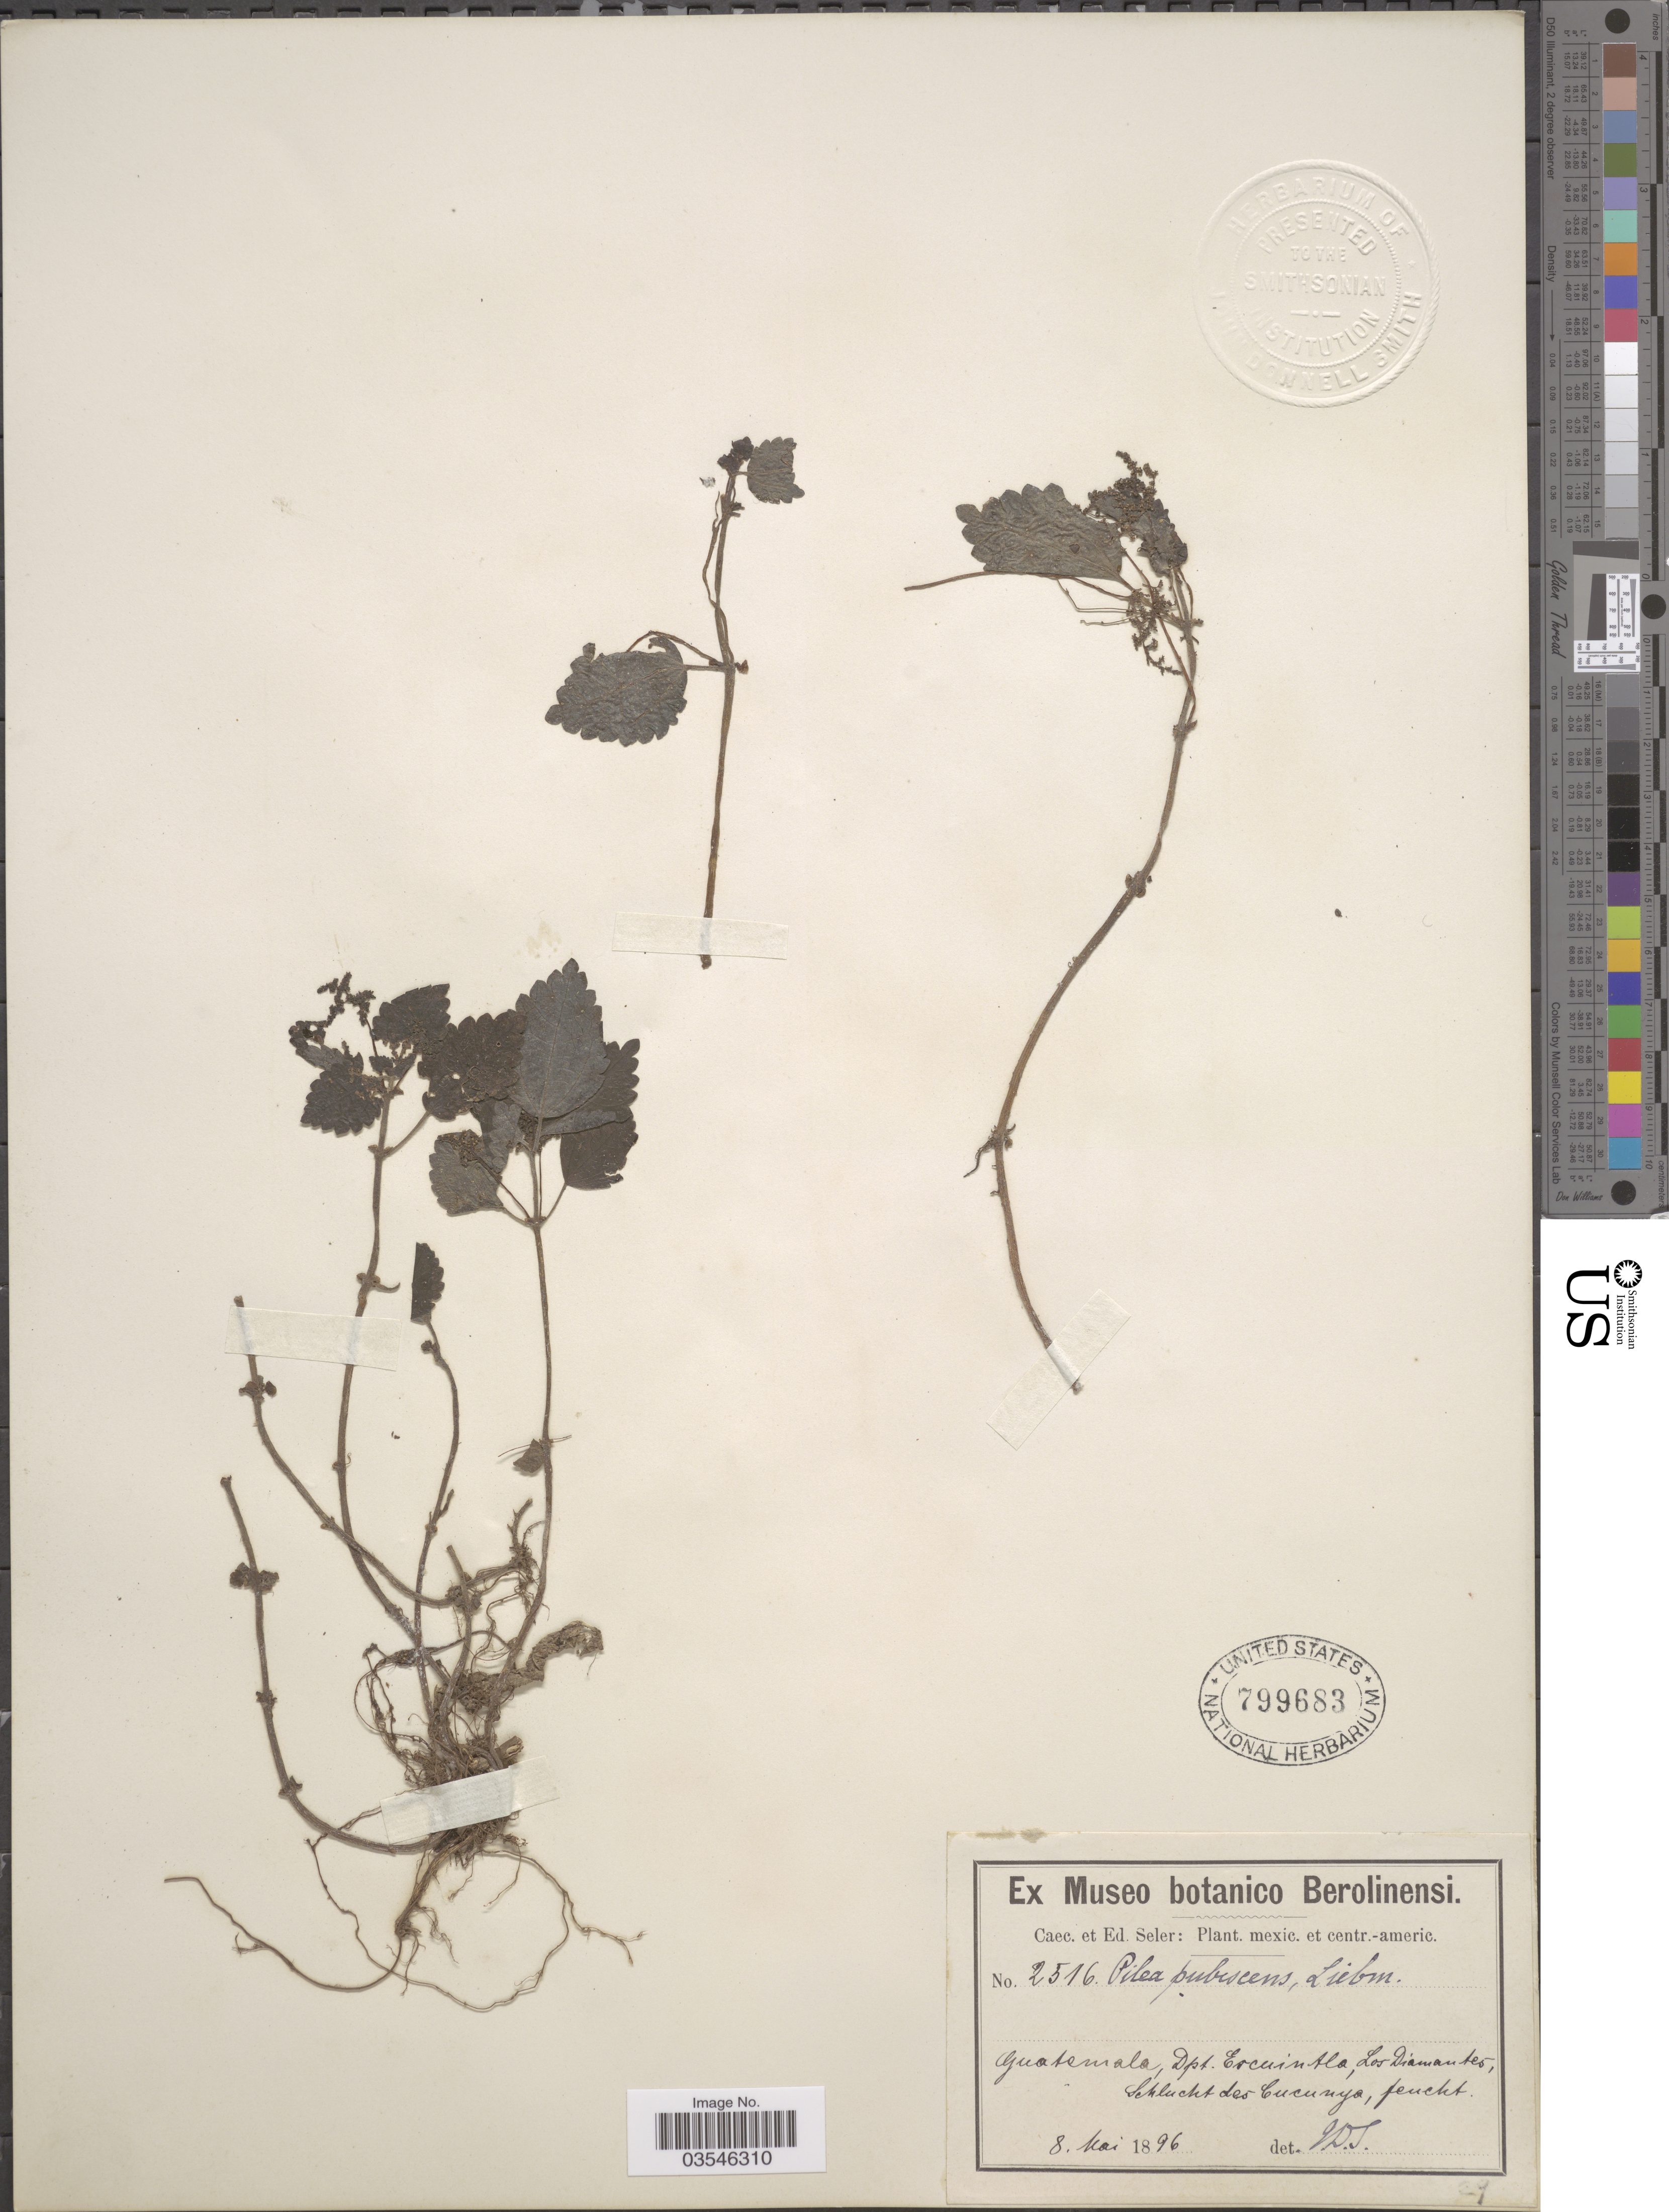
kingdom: Plantae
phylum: Tracheophyta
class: Magnoliopsida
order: Rosales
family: Urticaceae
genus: Pilea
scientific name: Pilea pubescens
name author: Liebm.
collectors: ex Caec. et Ed Seler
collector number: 2516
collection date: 1896-05-08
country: Guatemala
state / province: Escuintla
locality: Dpt. Escuintla, Los Diamantes, Schlucht des Cucunyo, feucht.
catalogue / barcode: US 799683